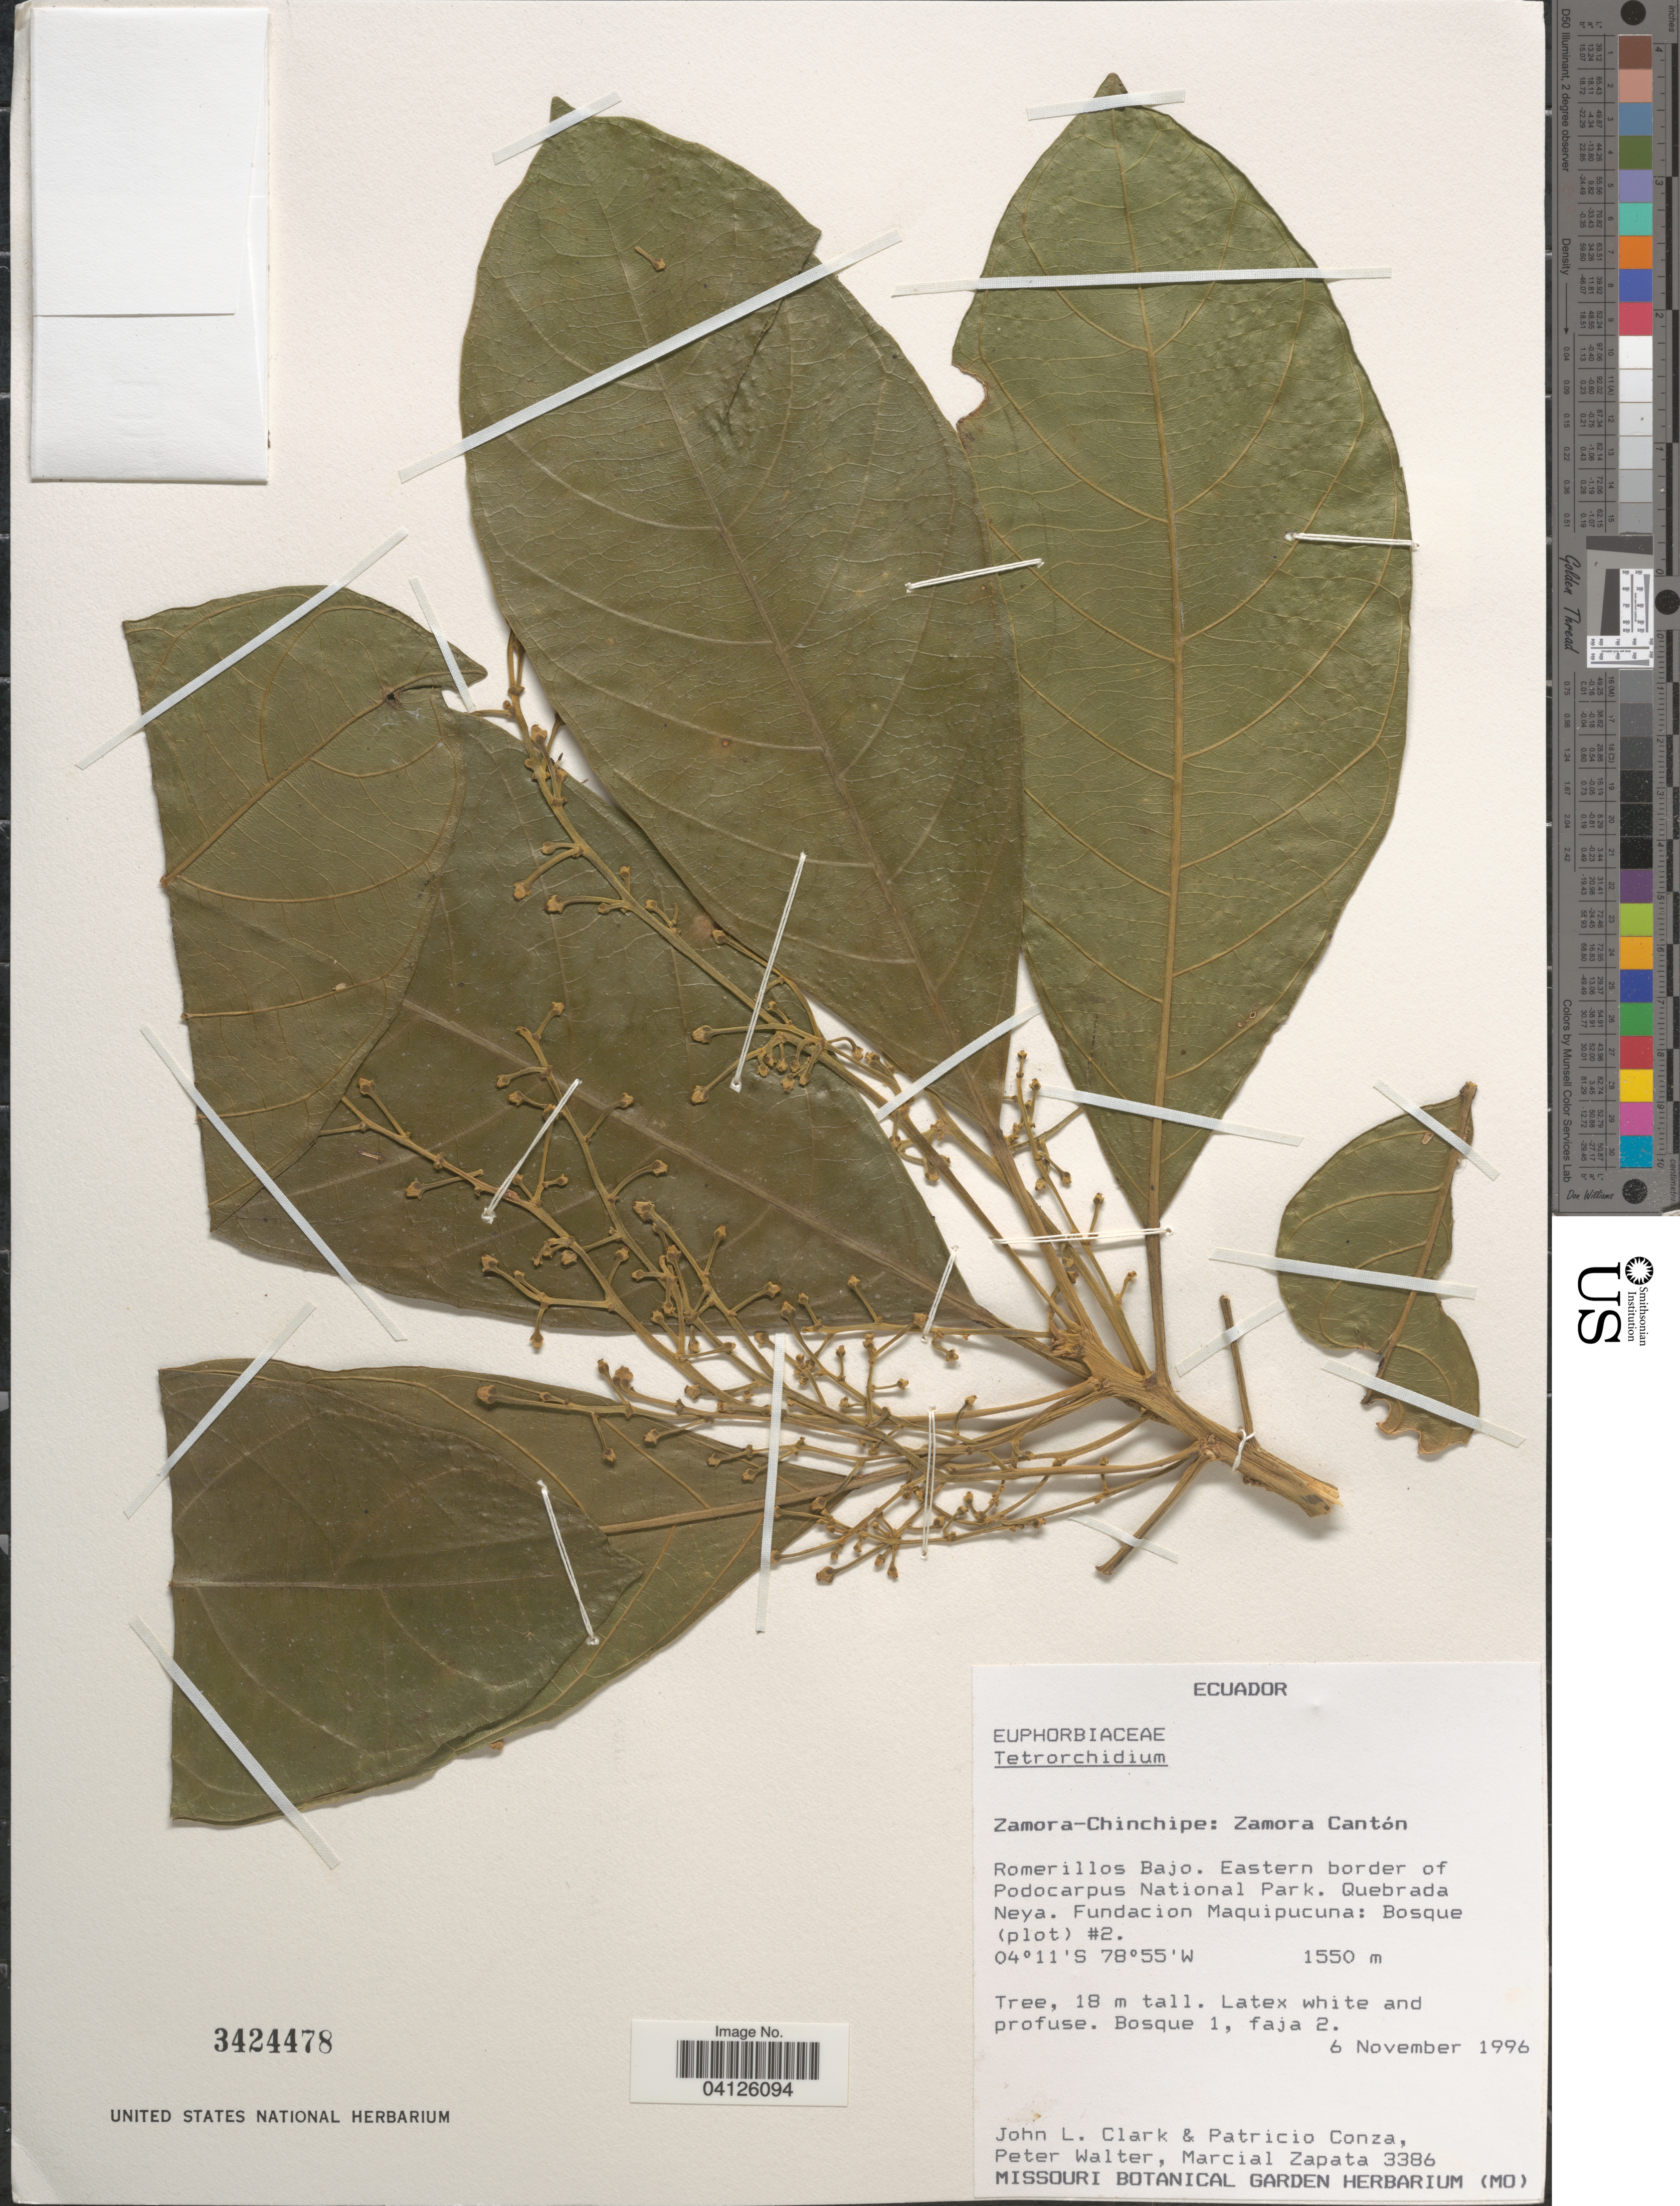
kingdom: Plantae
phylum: Tracheophyta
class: Magnoliopsida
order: Malpighiales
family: Euphorbiaceae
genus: Tetrorchidium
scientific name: Tetrorchidium sp.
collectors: J. L. Clark, P. Conza, P. Walter & M. Zapata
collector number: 3386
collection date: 1996-11-06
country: Ecuador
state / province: Zamora-Chinchipe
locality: Zamora Cantón. Romerillos Bajo. Eastern border of Podocarpus National Park. Quebrada Neya. Fundacion Maquipucuna: Bosque (plot) #2.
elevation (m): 1550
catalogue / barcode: US 3424478